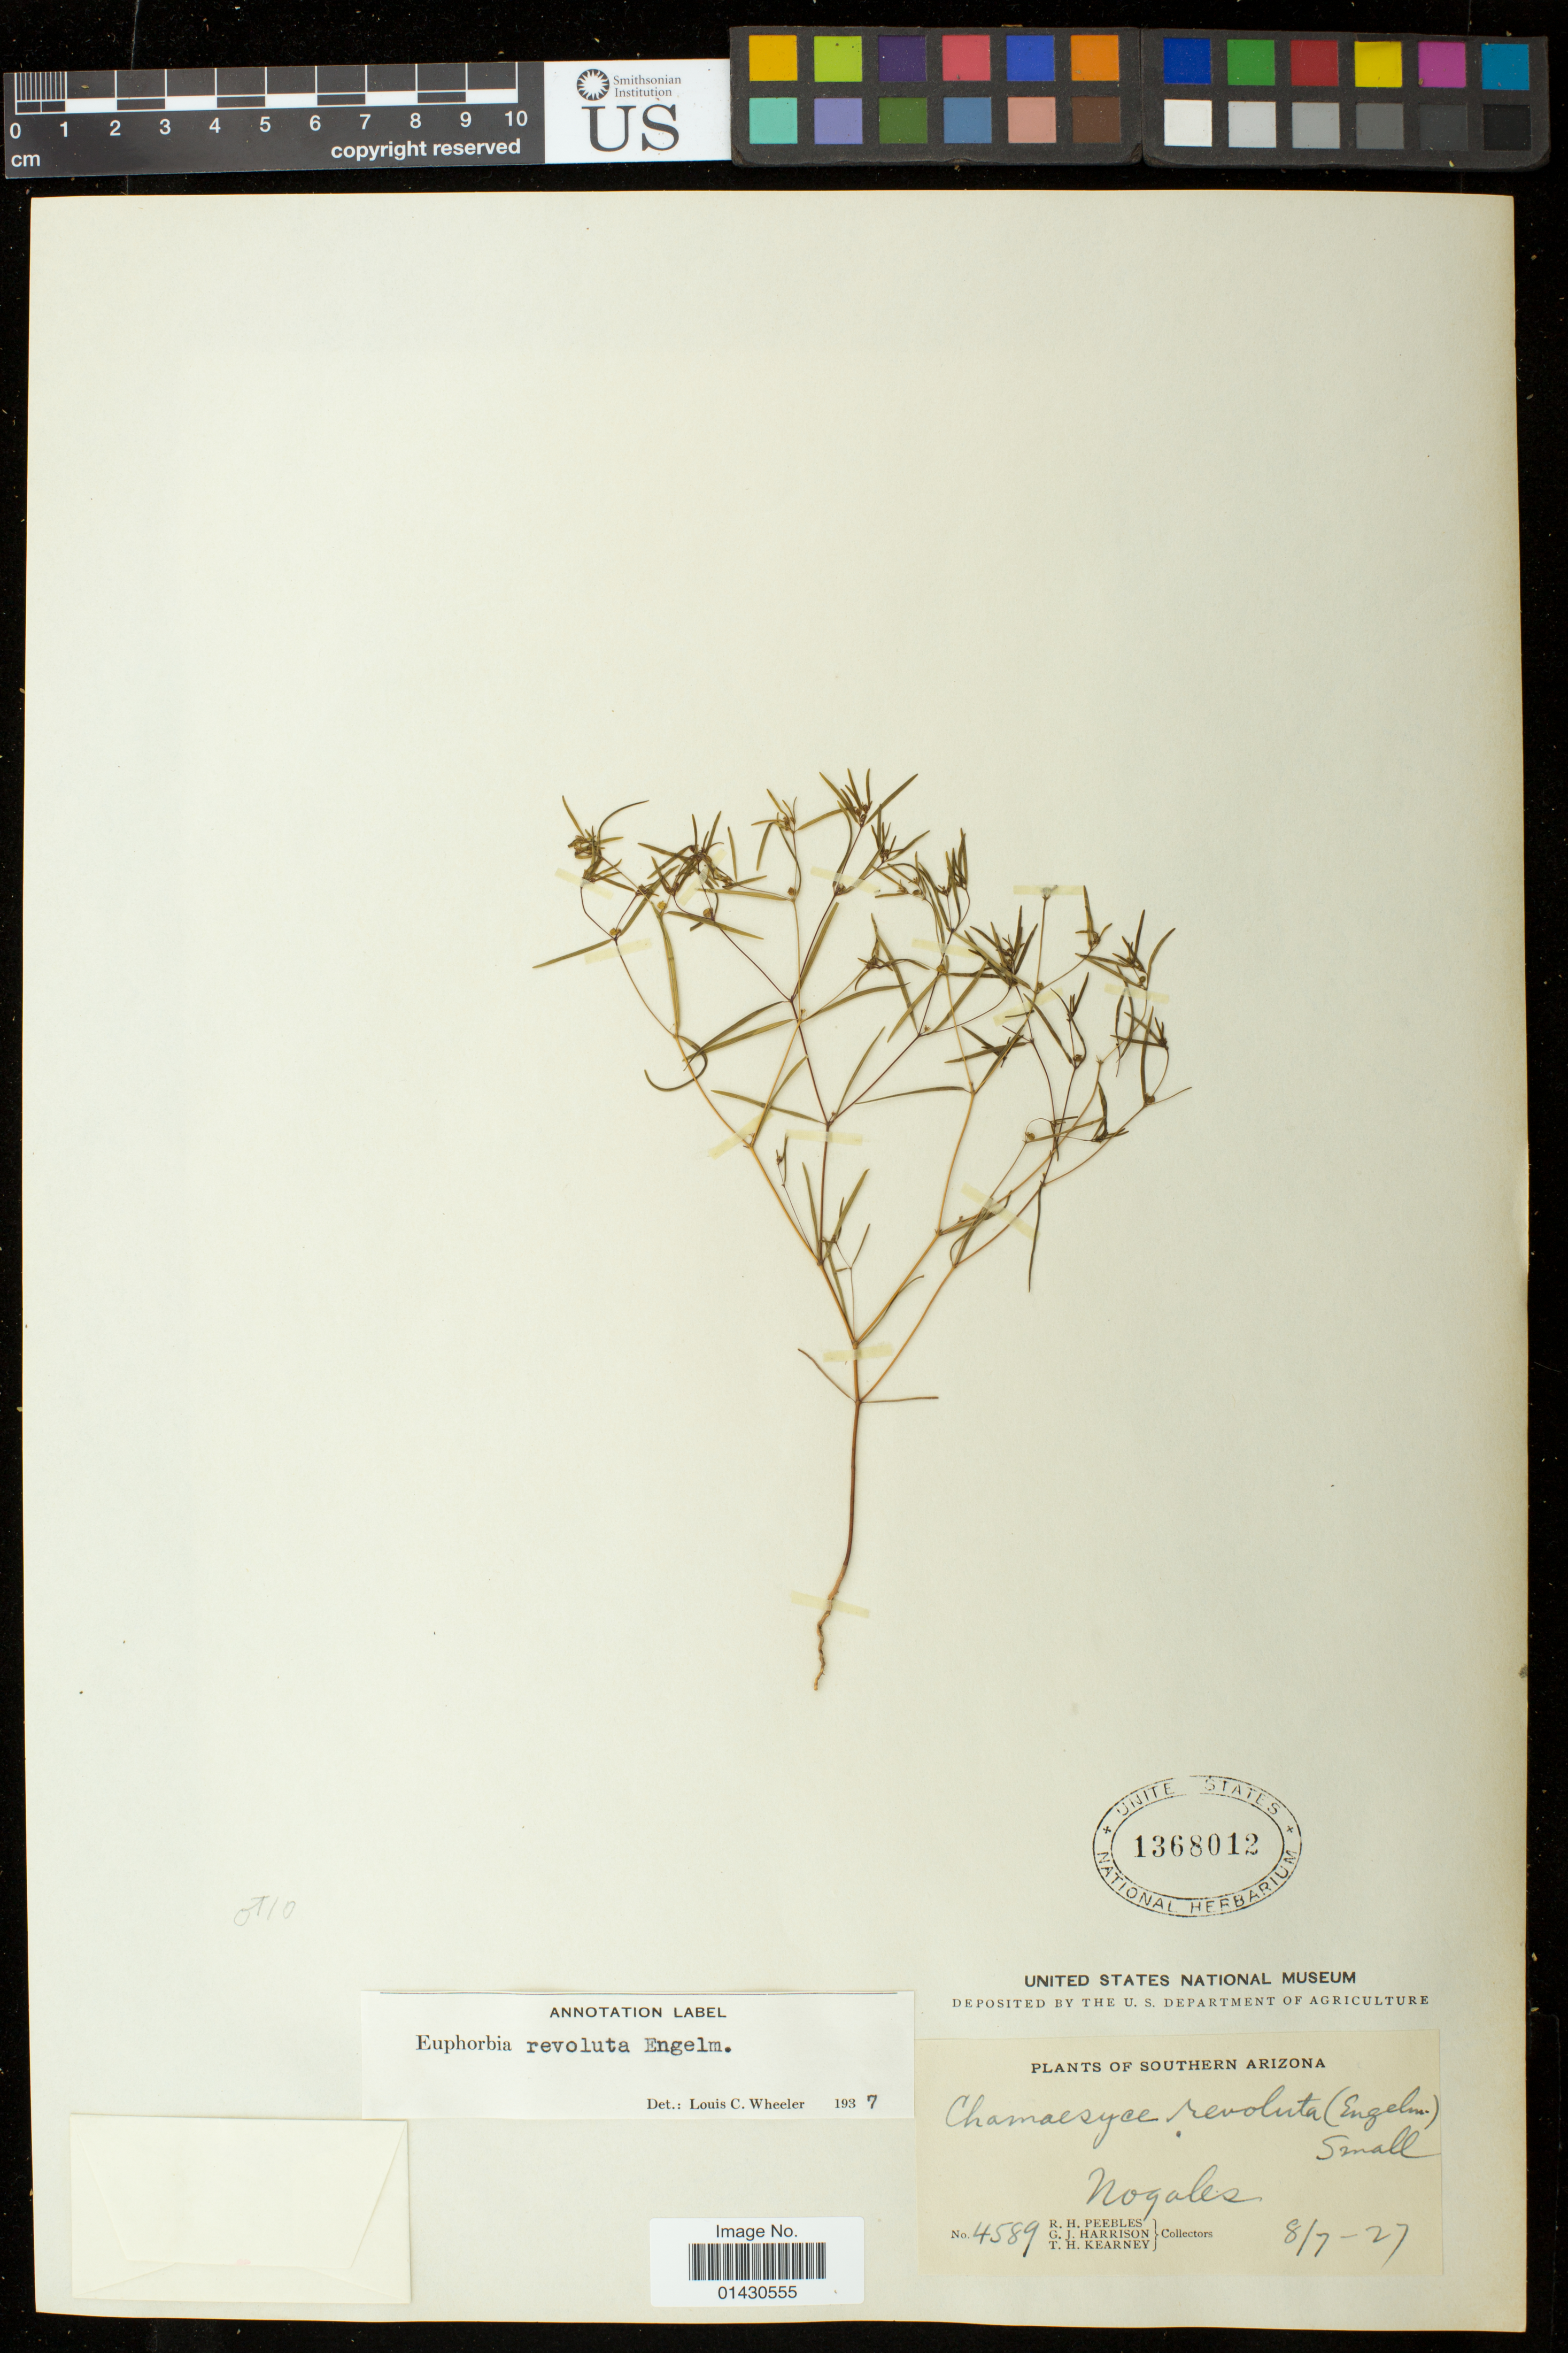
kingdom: Plantae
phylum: Tracheophyta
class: Magnoliopsida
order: Malpighiales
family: Euphorbiaceae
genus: Euphorbia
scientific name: Euphorbia revoluta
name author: Engelm. in Emory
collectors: R. H. Peebles, G. J. Harrison & T. H. Kearney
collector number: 4589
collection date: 1927-08-07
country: United States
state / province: Arizona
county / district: Santa Cruz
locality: Nogales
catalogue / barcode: US 1368012